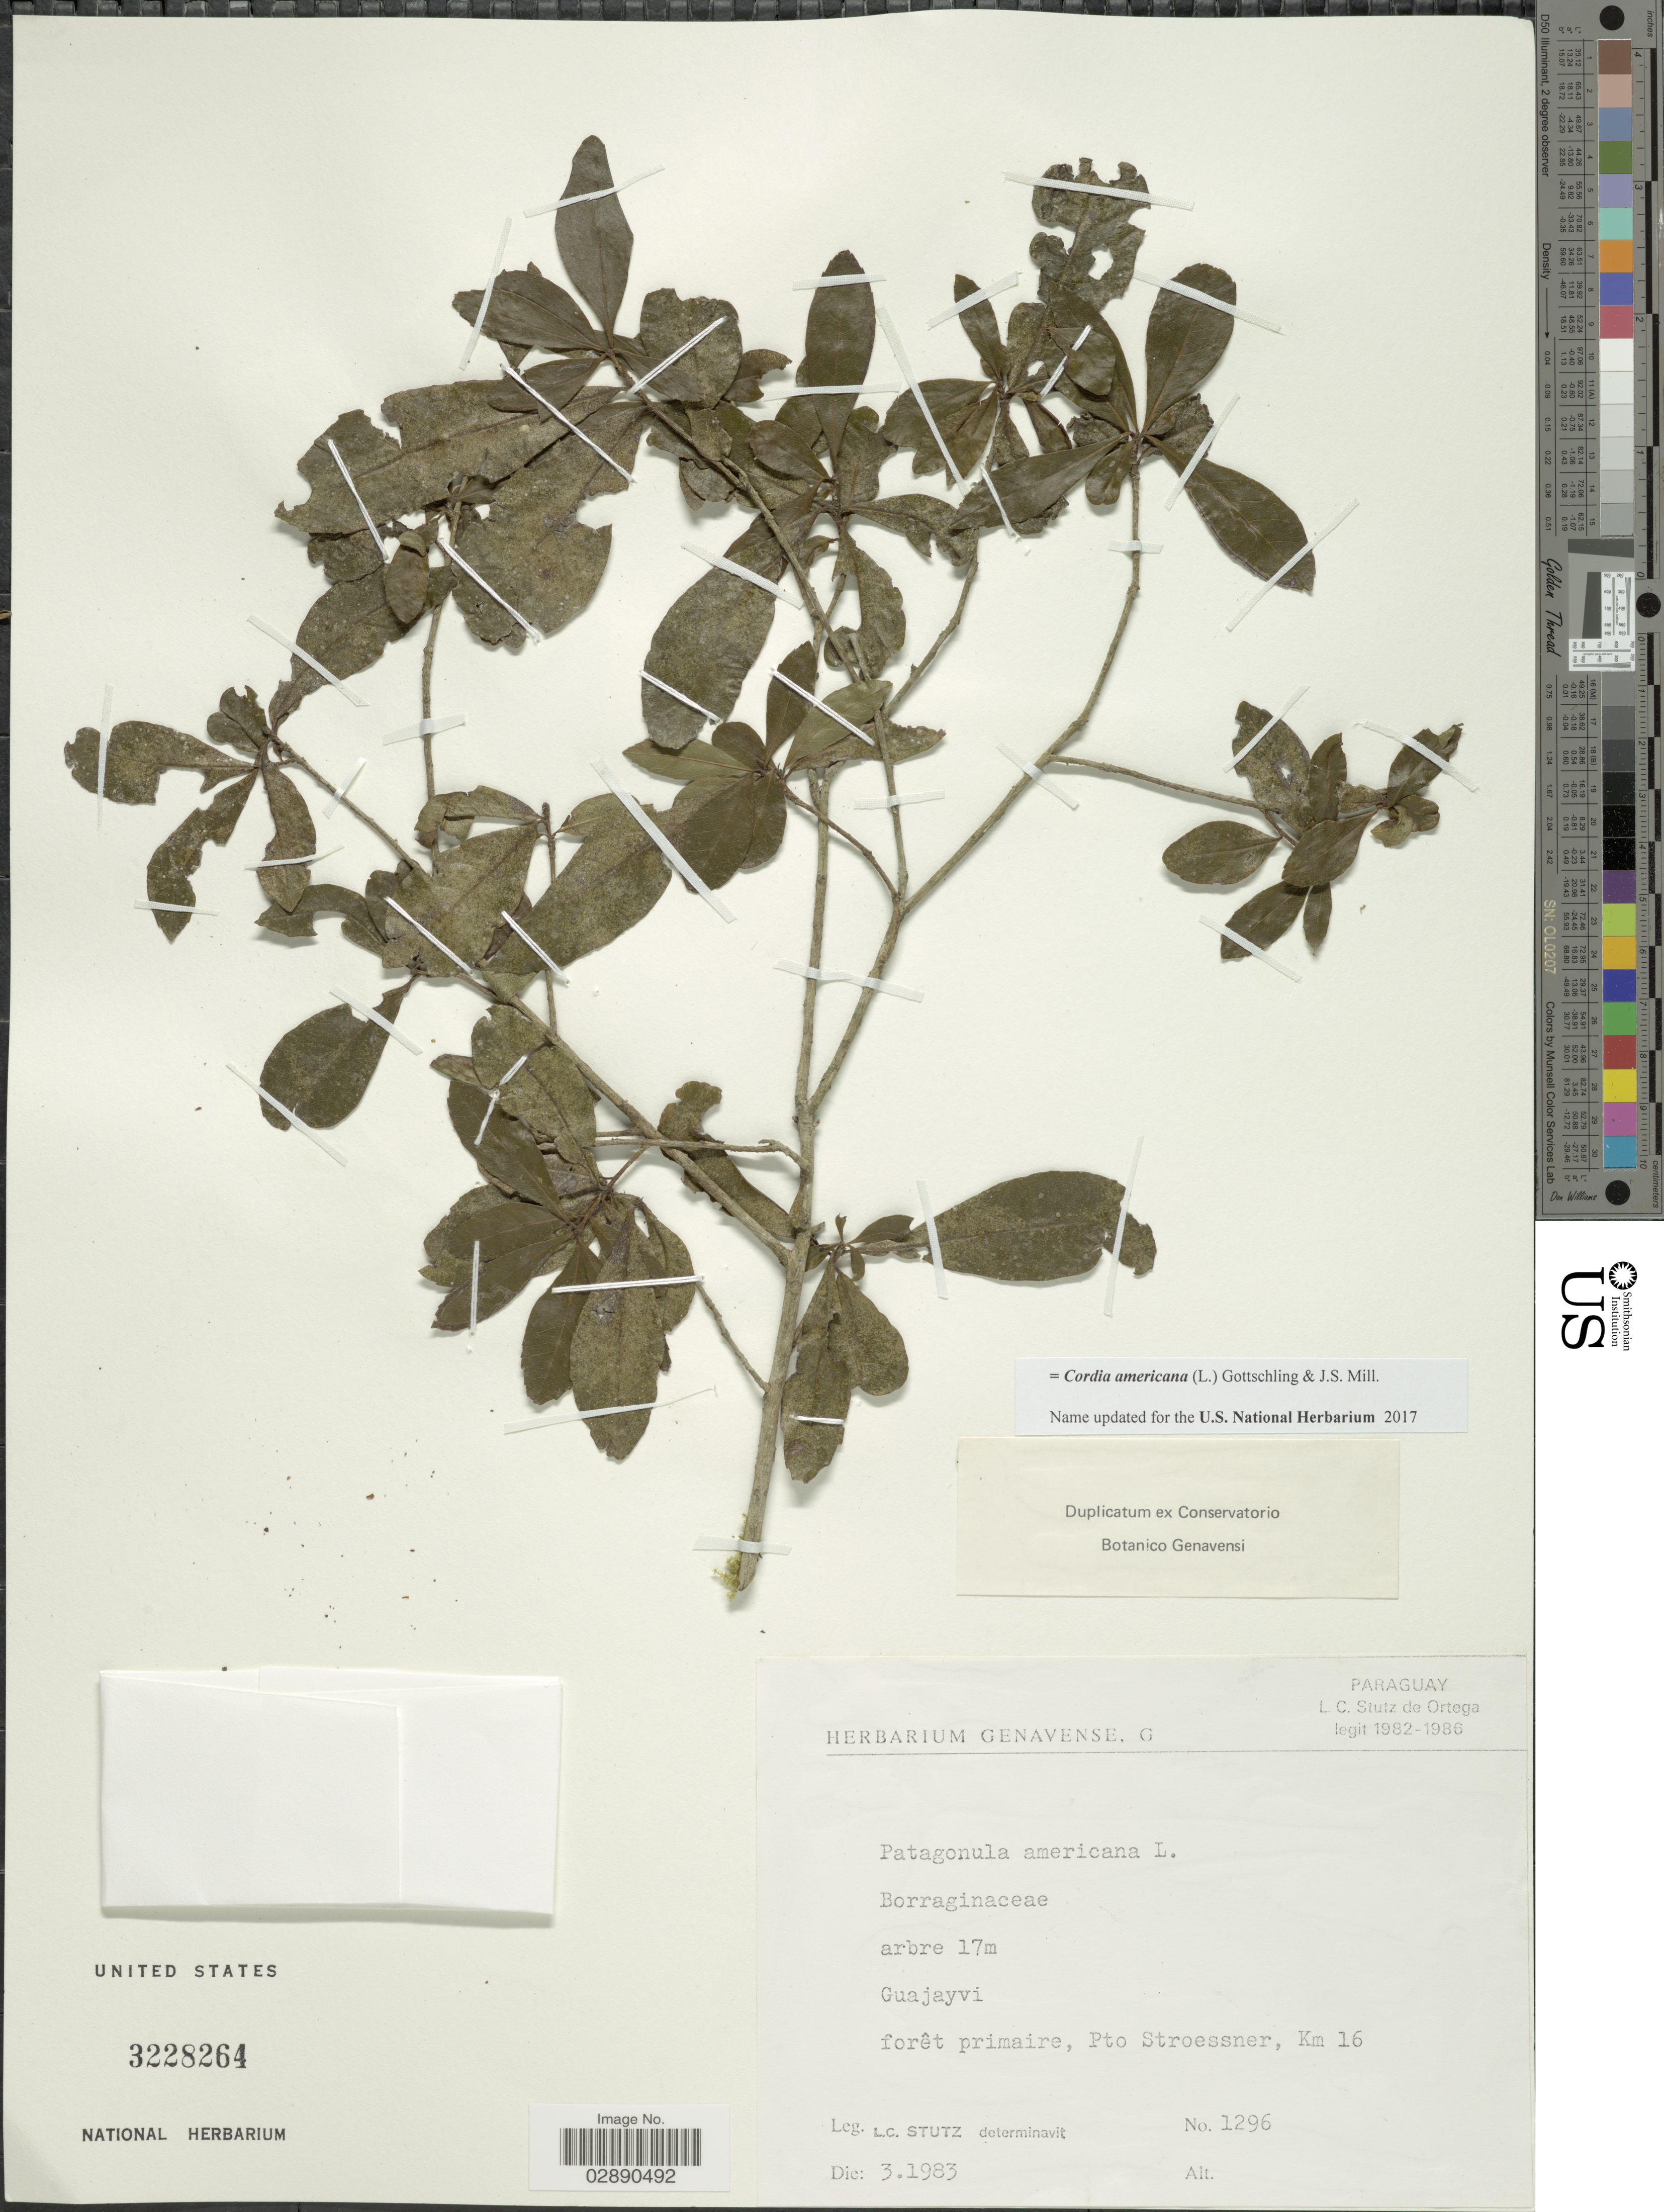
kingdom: Plantae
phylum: Tracheophyta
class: Magnoliopsida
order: Boraginales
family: Cordiaceae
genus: Cordia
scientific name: Cordia americana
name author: (L.) Gottschling & J.S. Mill.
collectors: L. C. Stutz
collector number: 1296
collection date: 1983-03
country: Paraguay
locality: Guajayvi, Pto Stroessner, Km 16.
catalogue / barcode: US 3228264